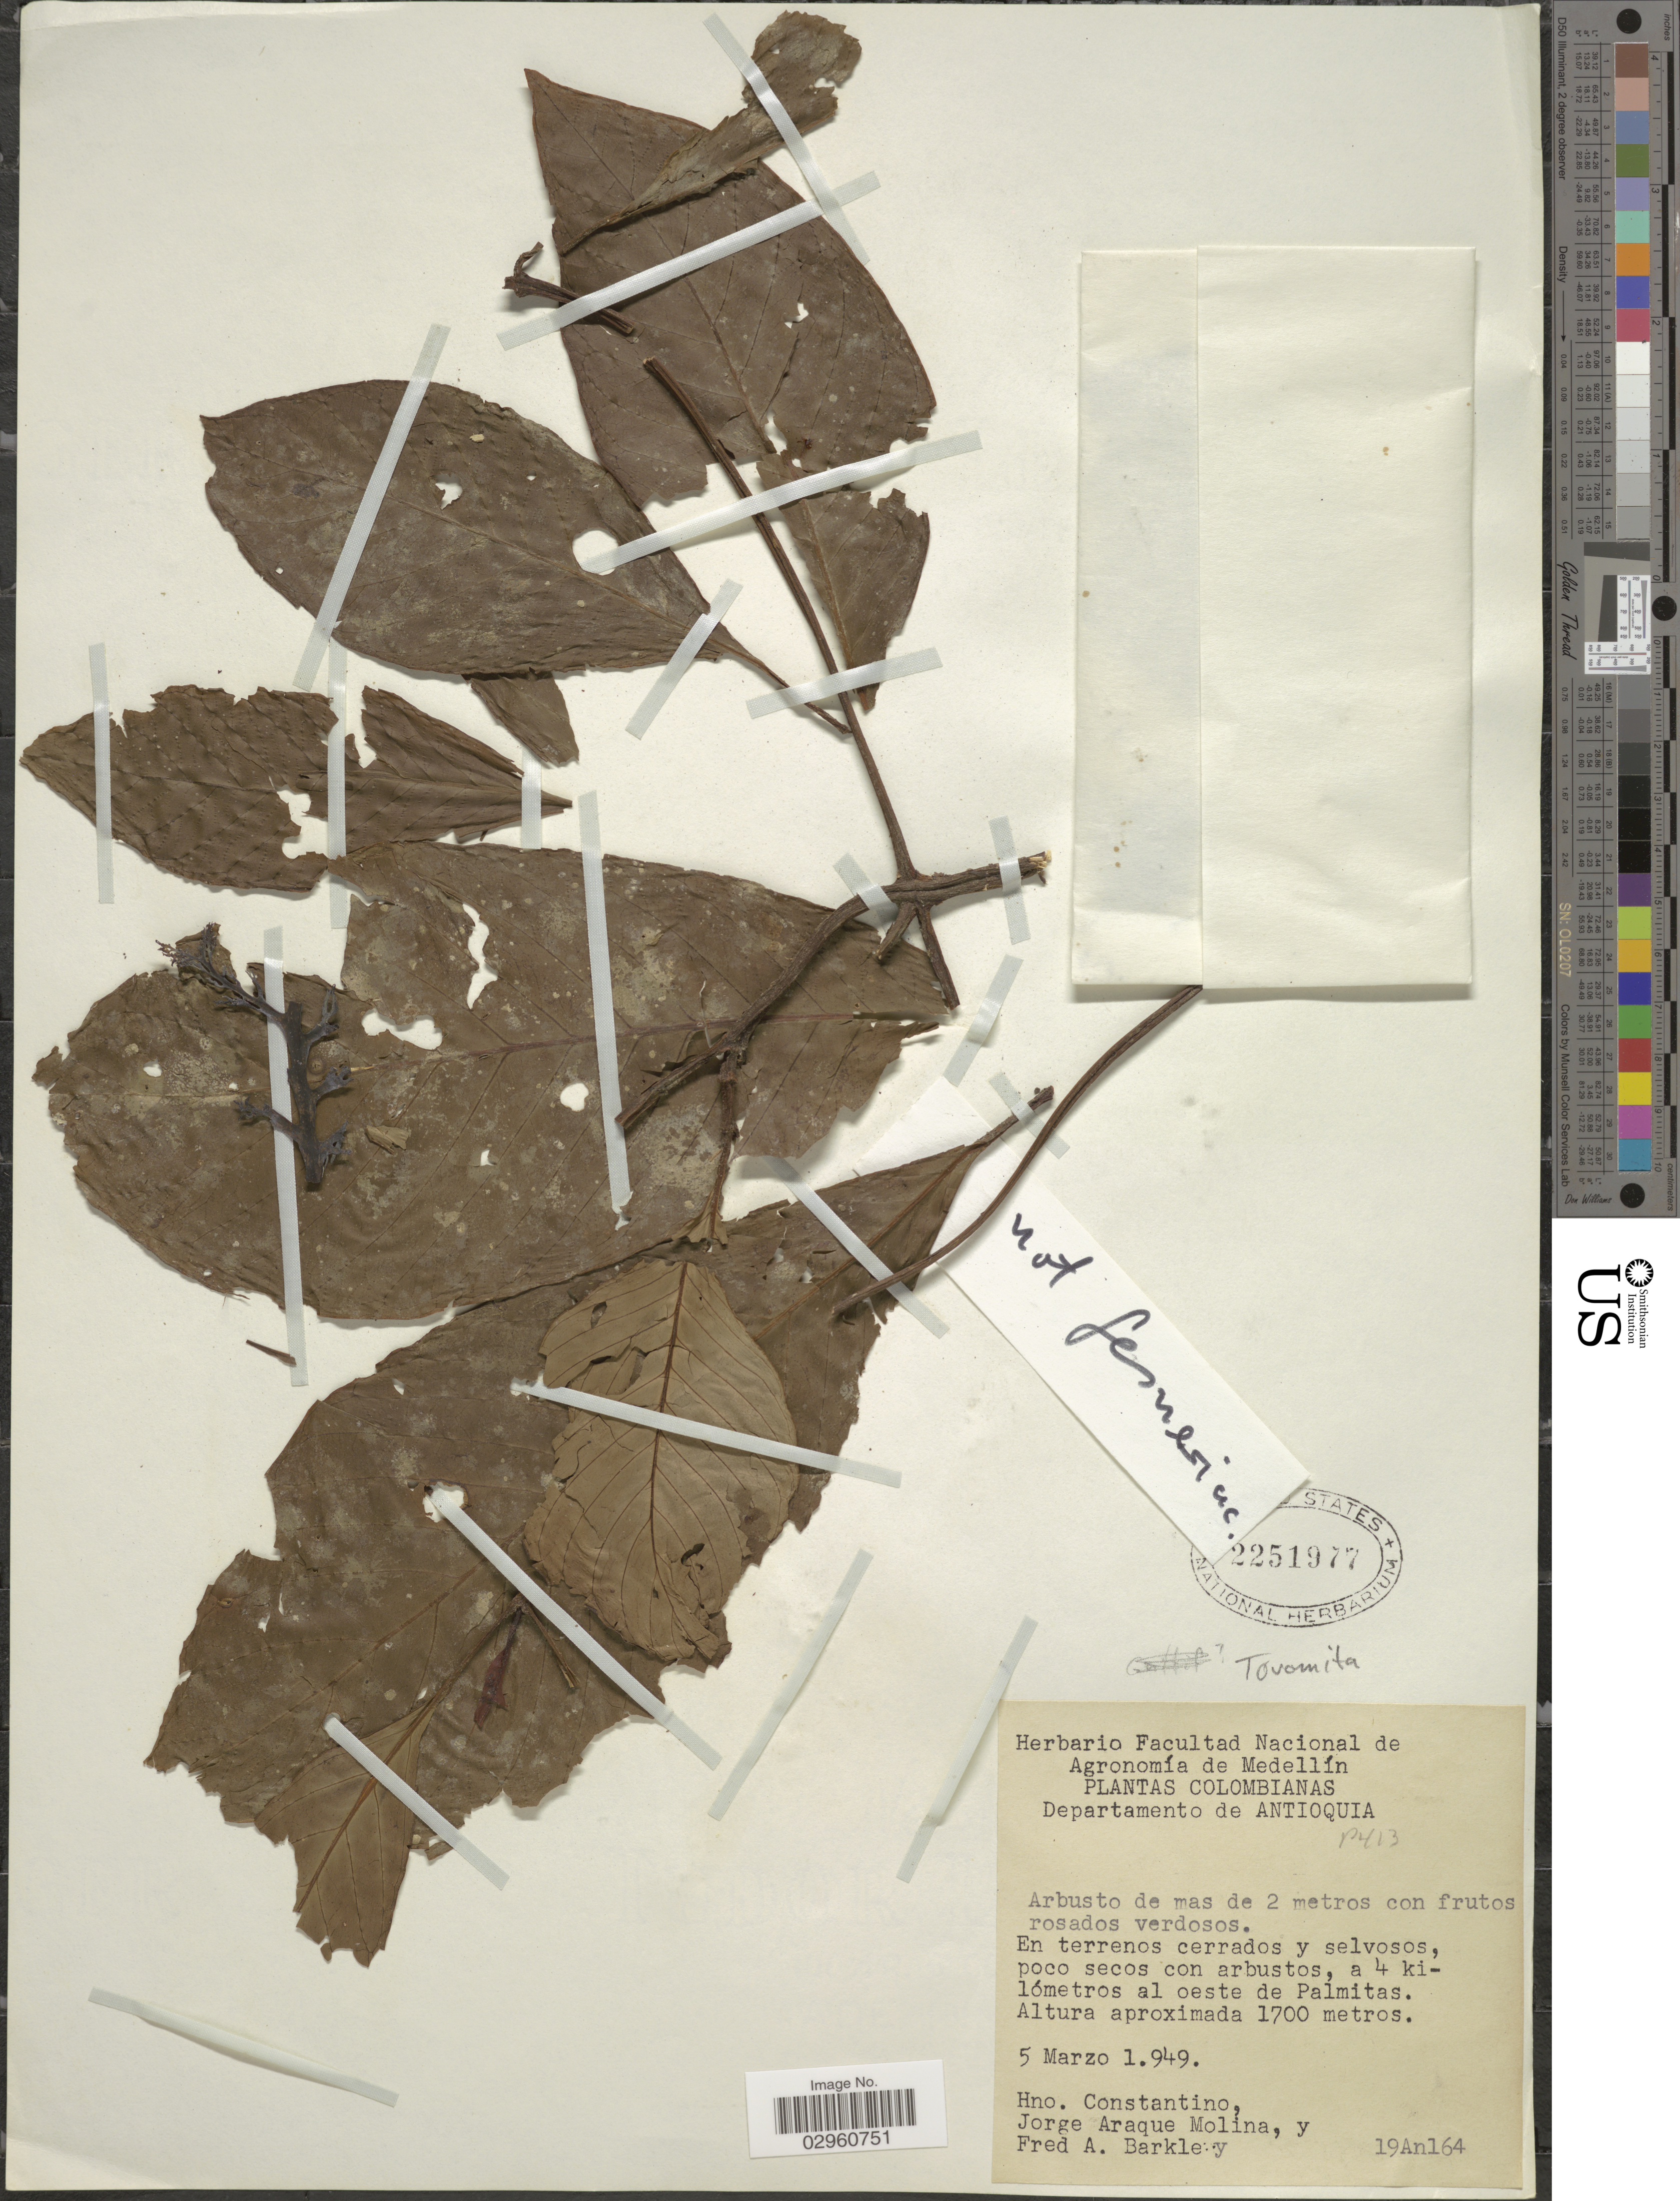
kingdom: Plantae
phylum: Tracheophyta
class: Magnoliopsida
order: Malpighiales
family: Clusiaceae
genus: Chrysochlamys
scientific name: Chrysochlamys sp.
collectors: H. Constantino, J. Araque Molina & F. A. Barkley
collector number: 19An164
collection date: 1949-03-05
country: Colombia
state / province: Antioquia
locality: Departamento de Antioquia. En terrenos carrados y selvosos, poco secos con arbustos, a 4 kilómetros al oeste de Palmitas.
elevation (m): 1700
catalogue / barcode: US 2251977